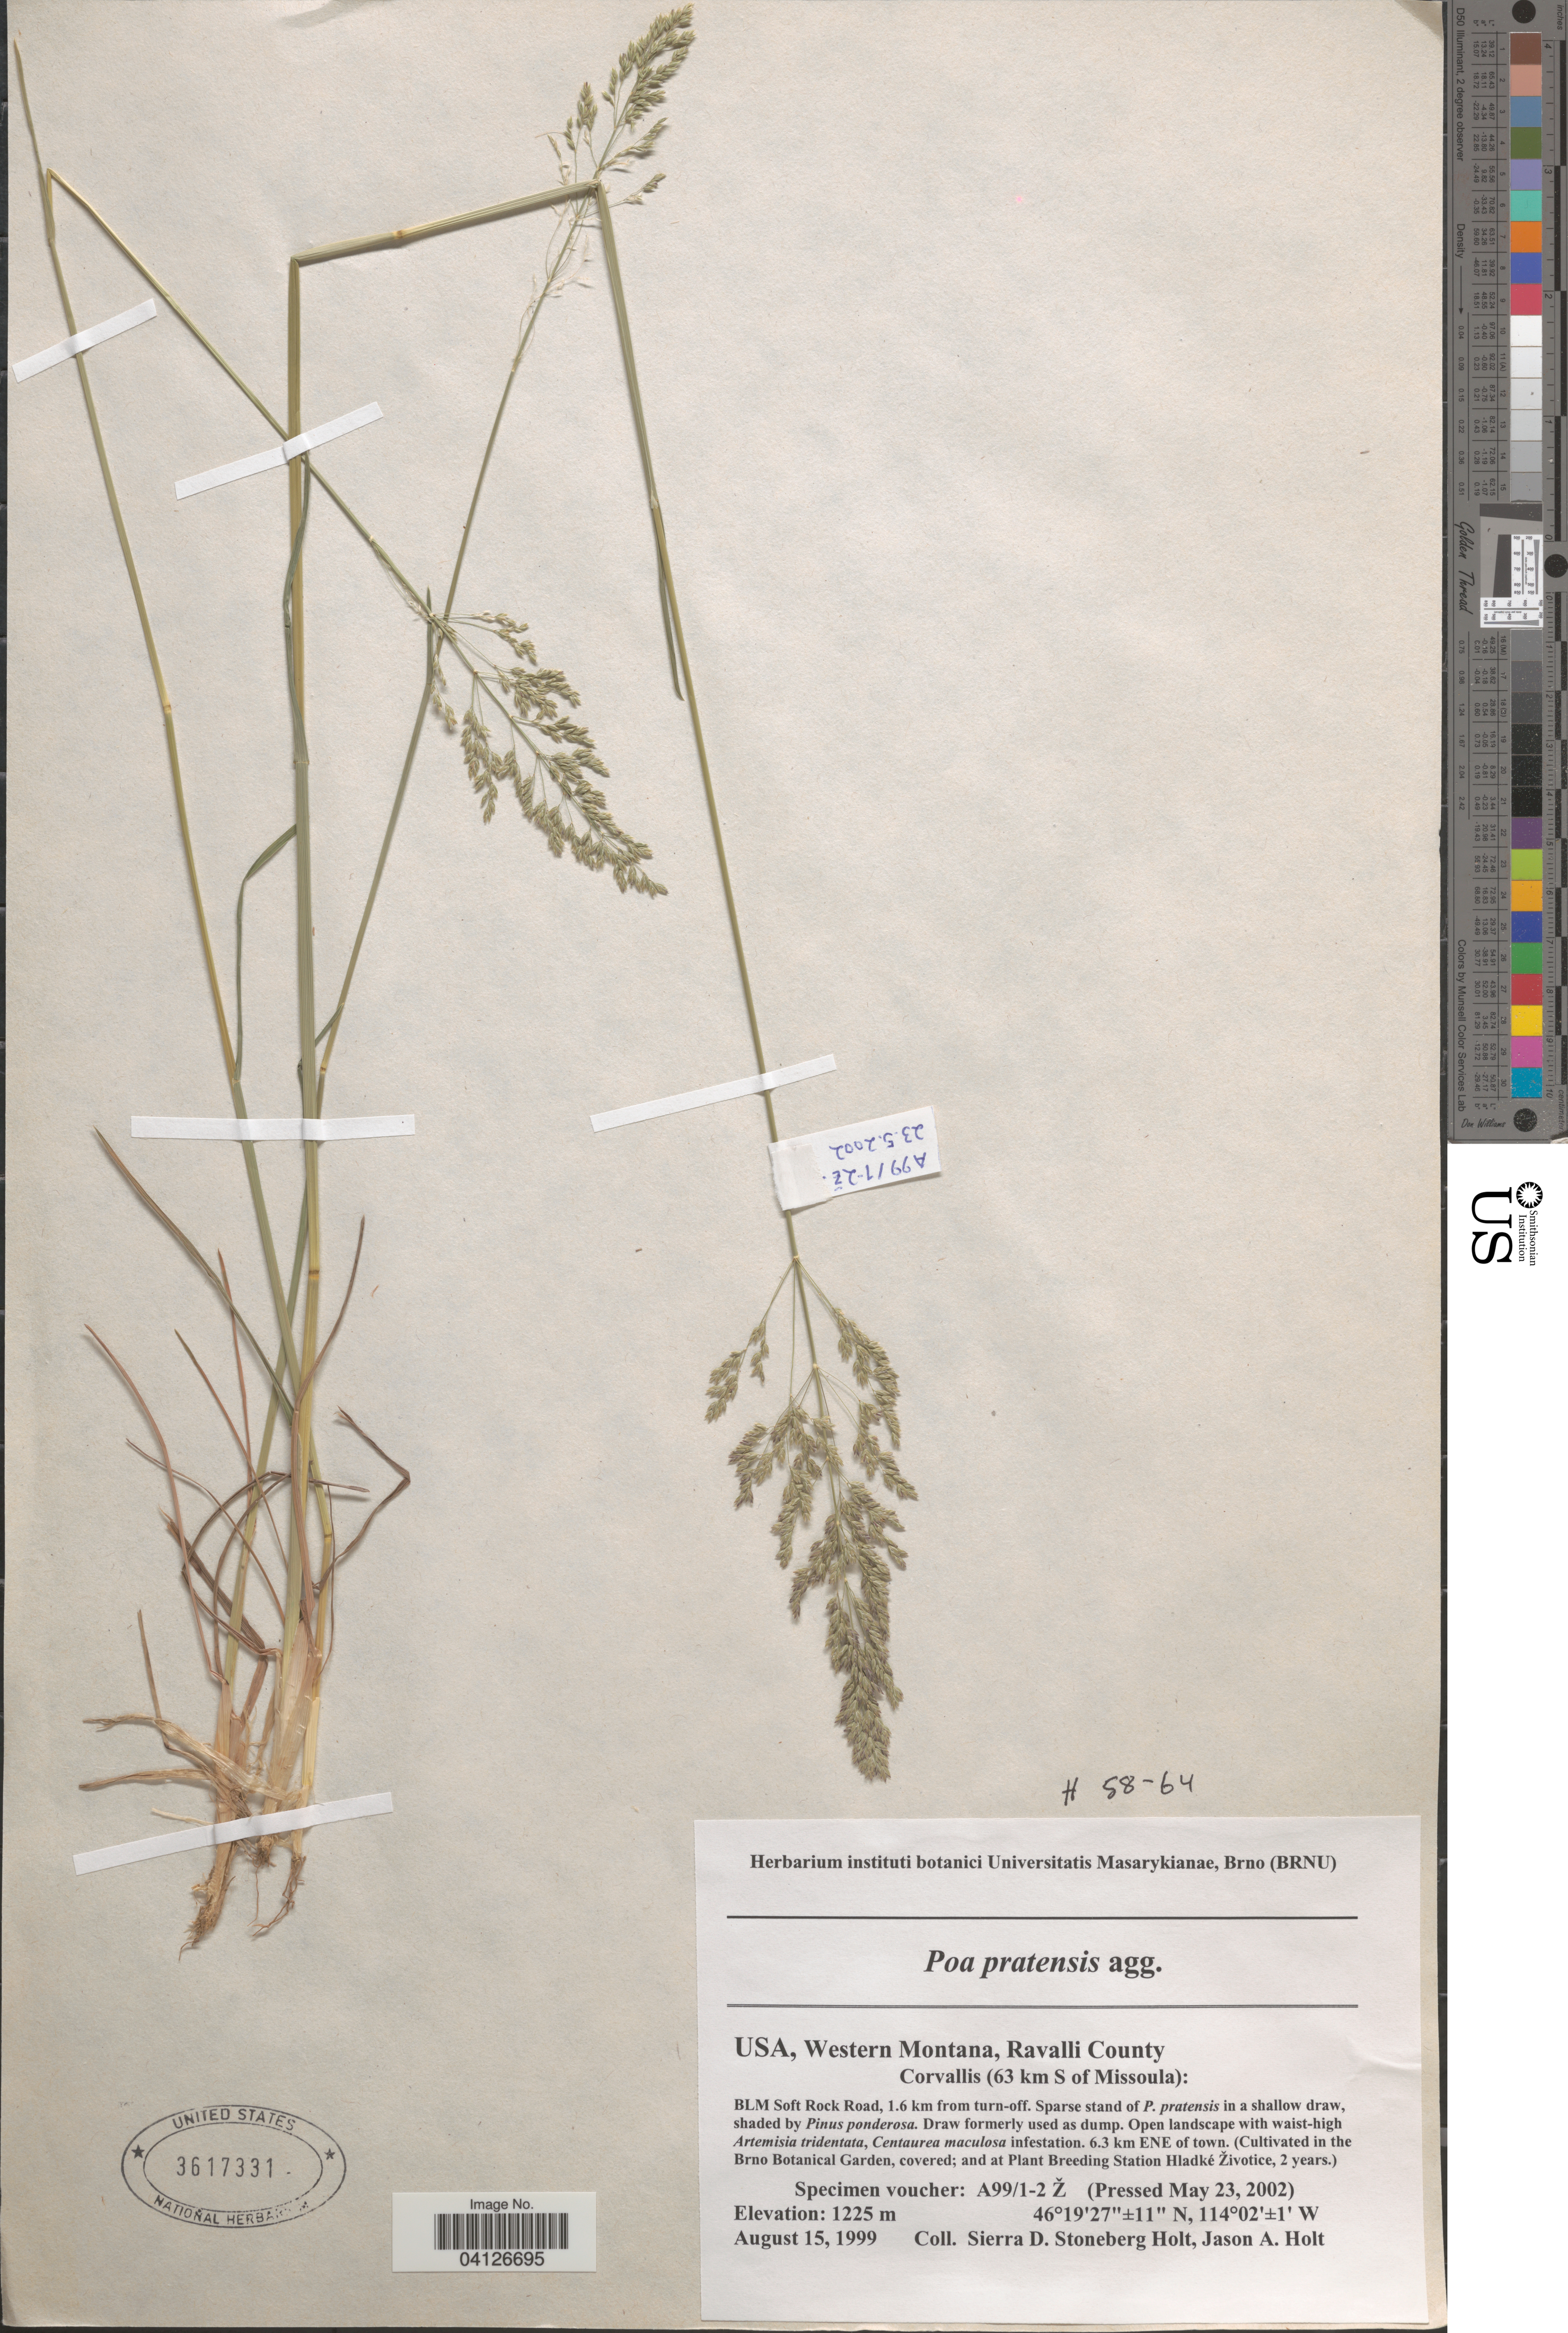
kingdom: Plantae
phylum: Tracheophyta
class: Liliopsida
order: Poales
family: Poaceae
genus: Poa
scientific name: Poa pratensis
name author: L.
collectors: Ex herb. instituti botanici Universitatis Masarykianae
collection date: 2002-05-23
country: Czechia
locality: (Cultivated in the Brno Botanical Garden, covered; and at the Plant Breeding Station Hladké Životice, 2 years.).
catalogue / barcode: US 3617331